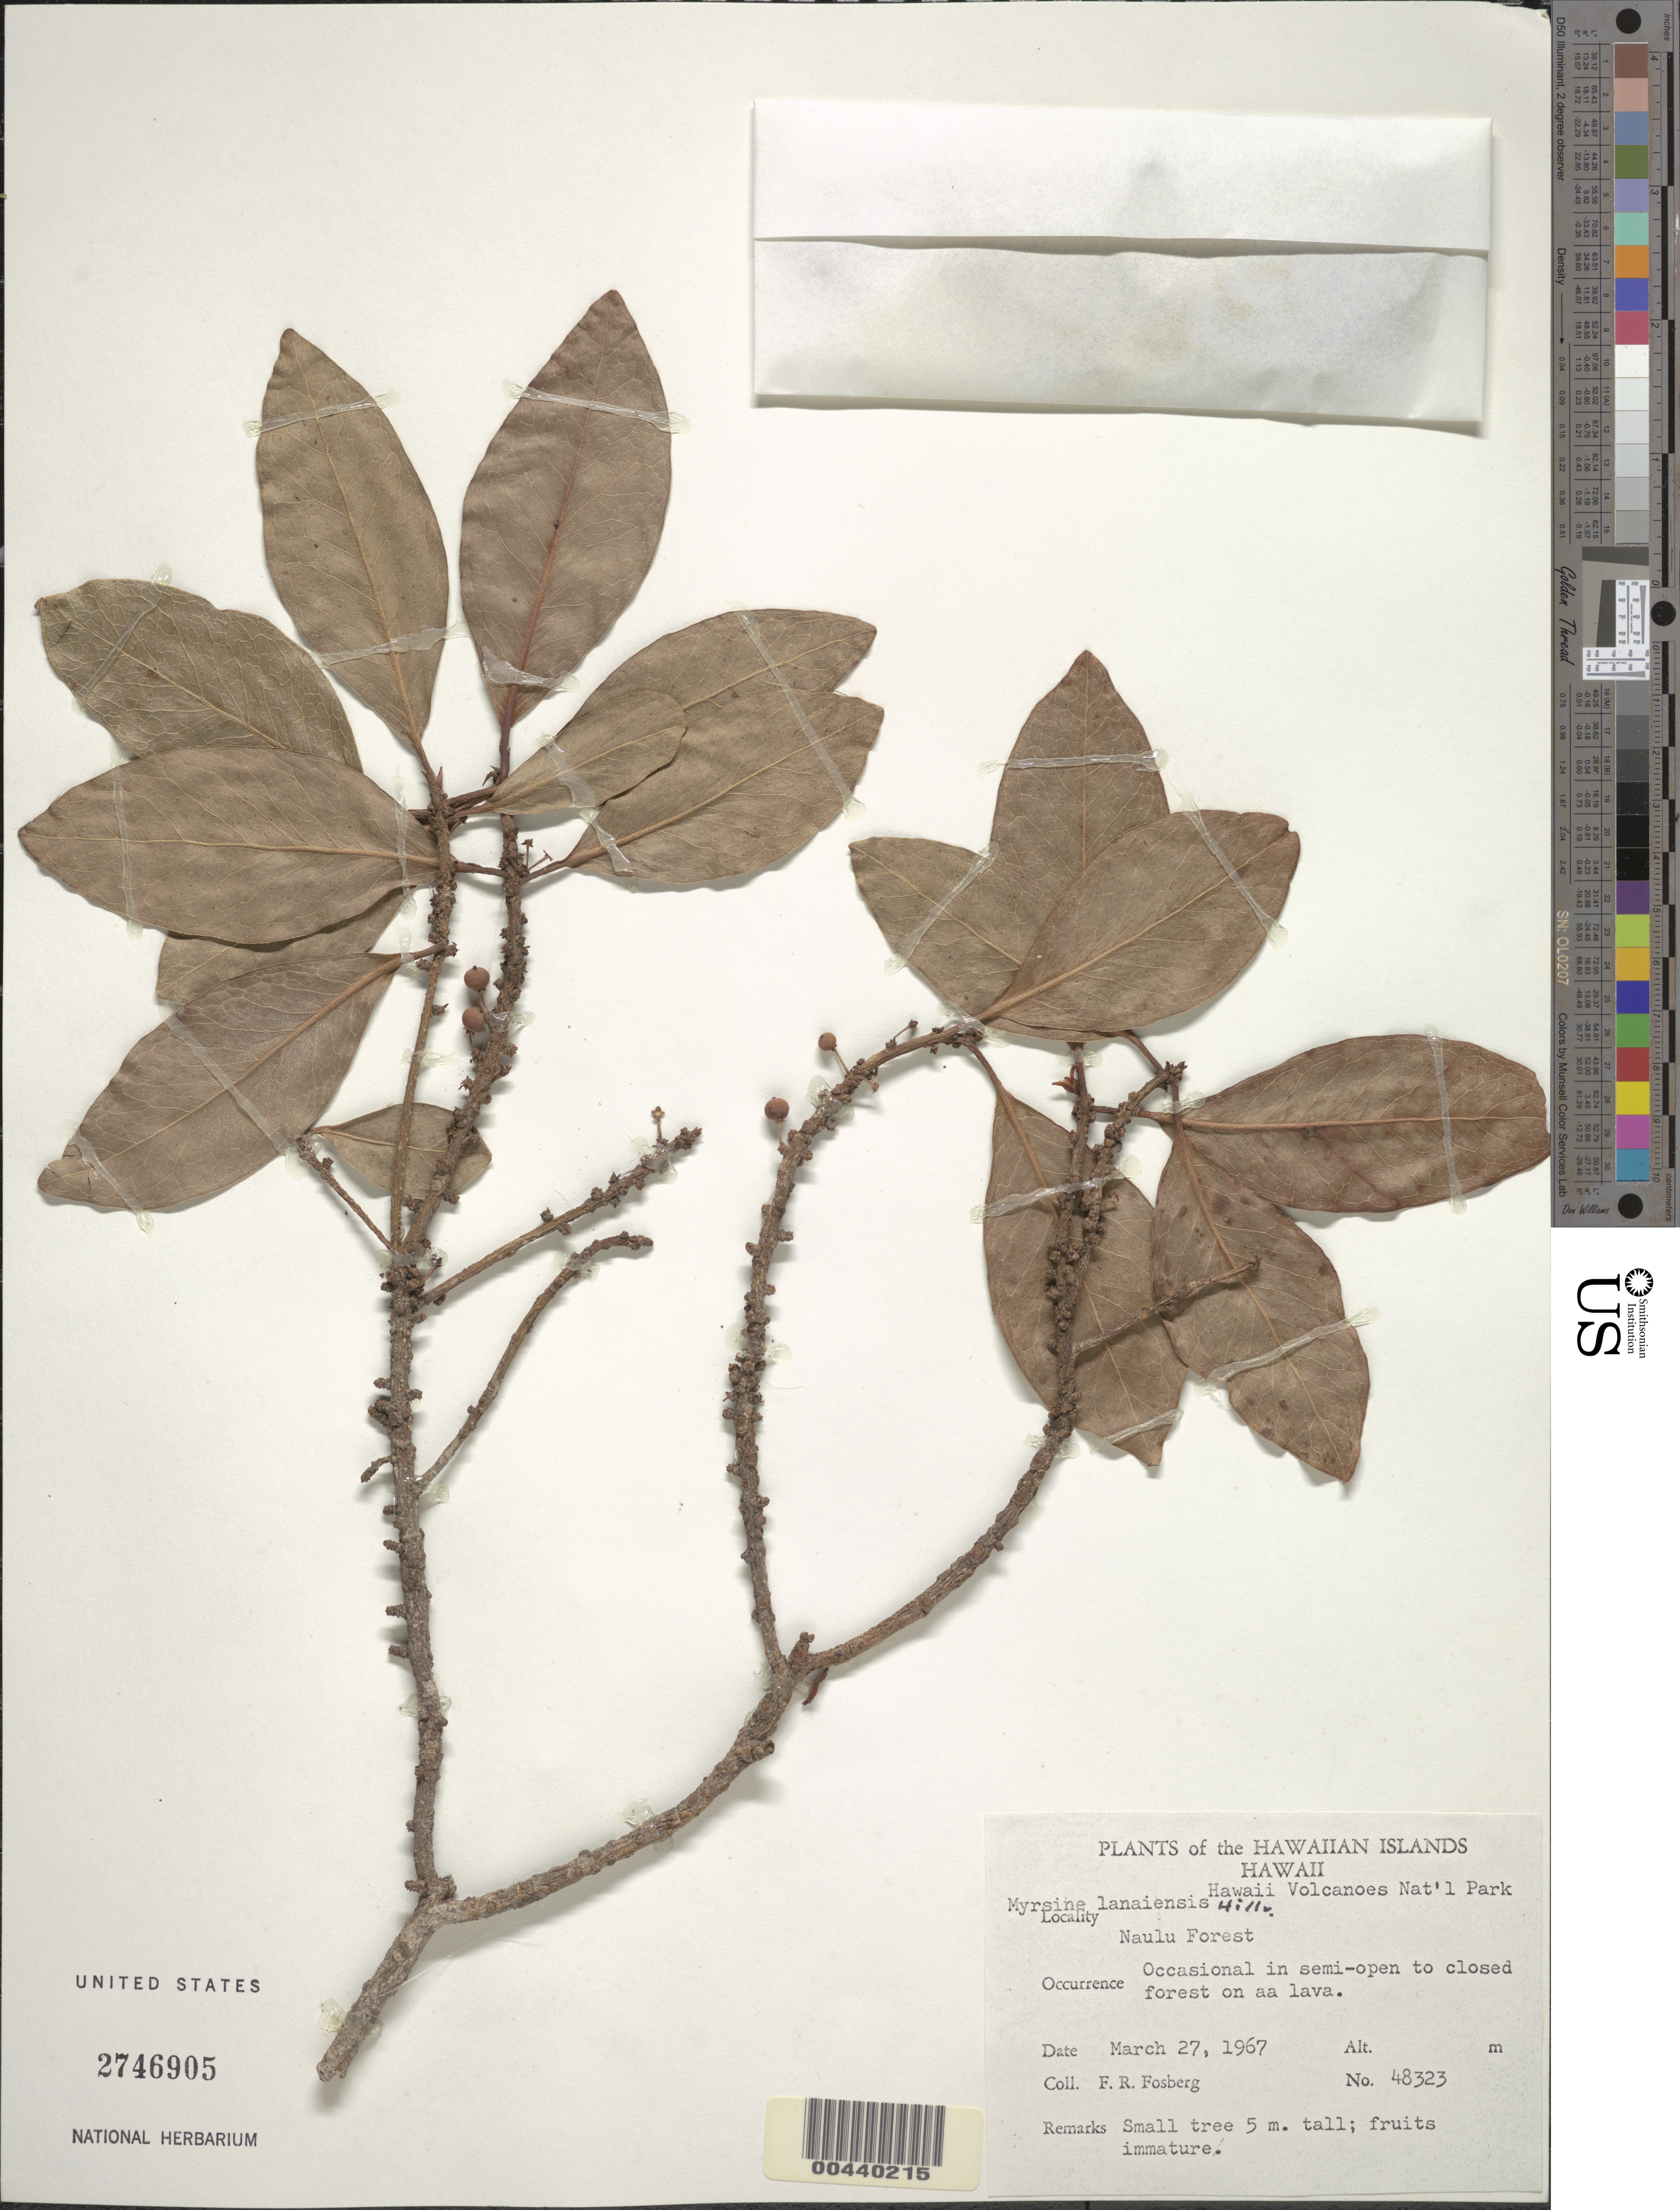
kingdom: Plantae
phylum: Tracheophyta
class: Magnoliopsida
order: Ericales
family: Primulaceae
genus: Myrsine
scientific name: Myrsine lanaiensis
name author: Hillebr.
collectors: F. R. Fosberg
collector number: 48323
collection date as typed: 27 Mar 1967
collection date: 1967-03-27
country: United States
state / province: Hawaii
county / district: Hawaii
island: Hawaii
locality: Hawaii Volcanoes National Park, Naulu Forest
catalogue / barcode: US 2746905